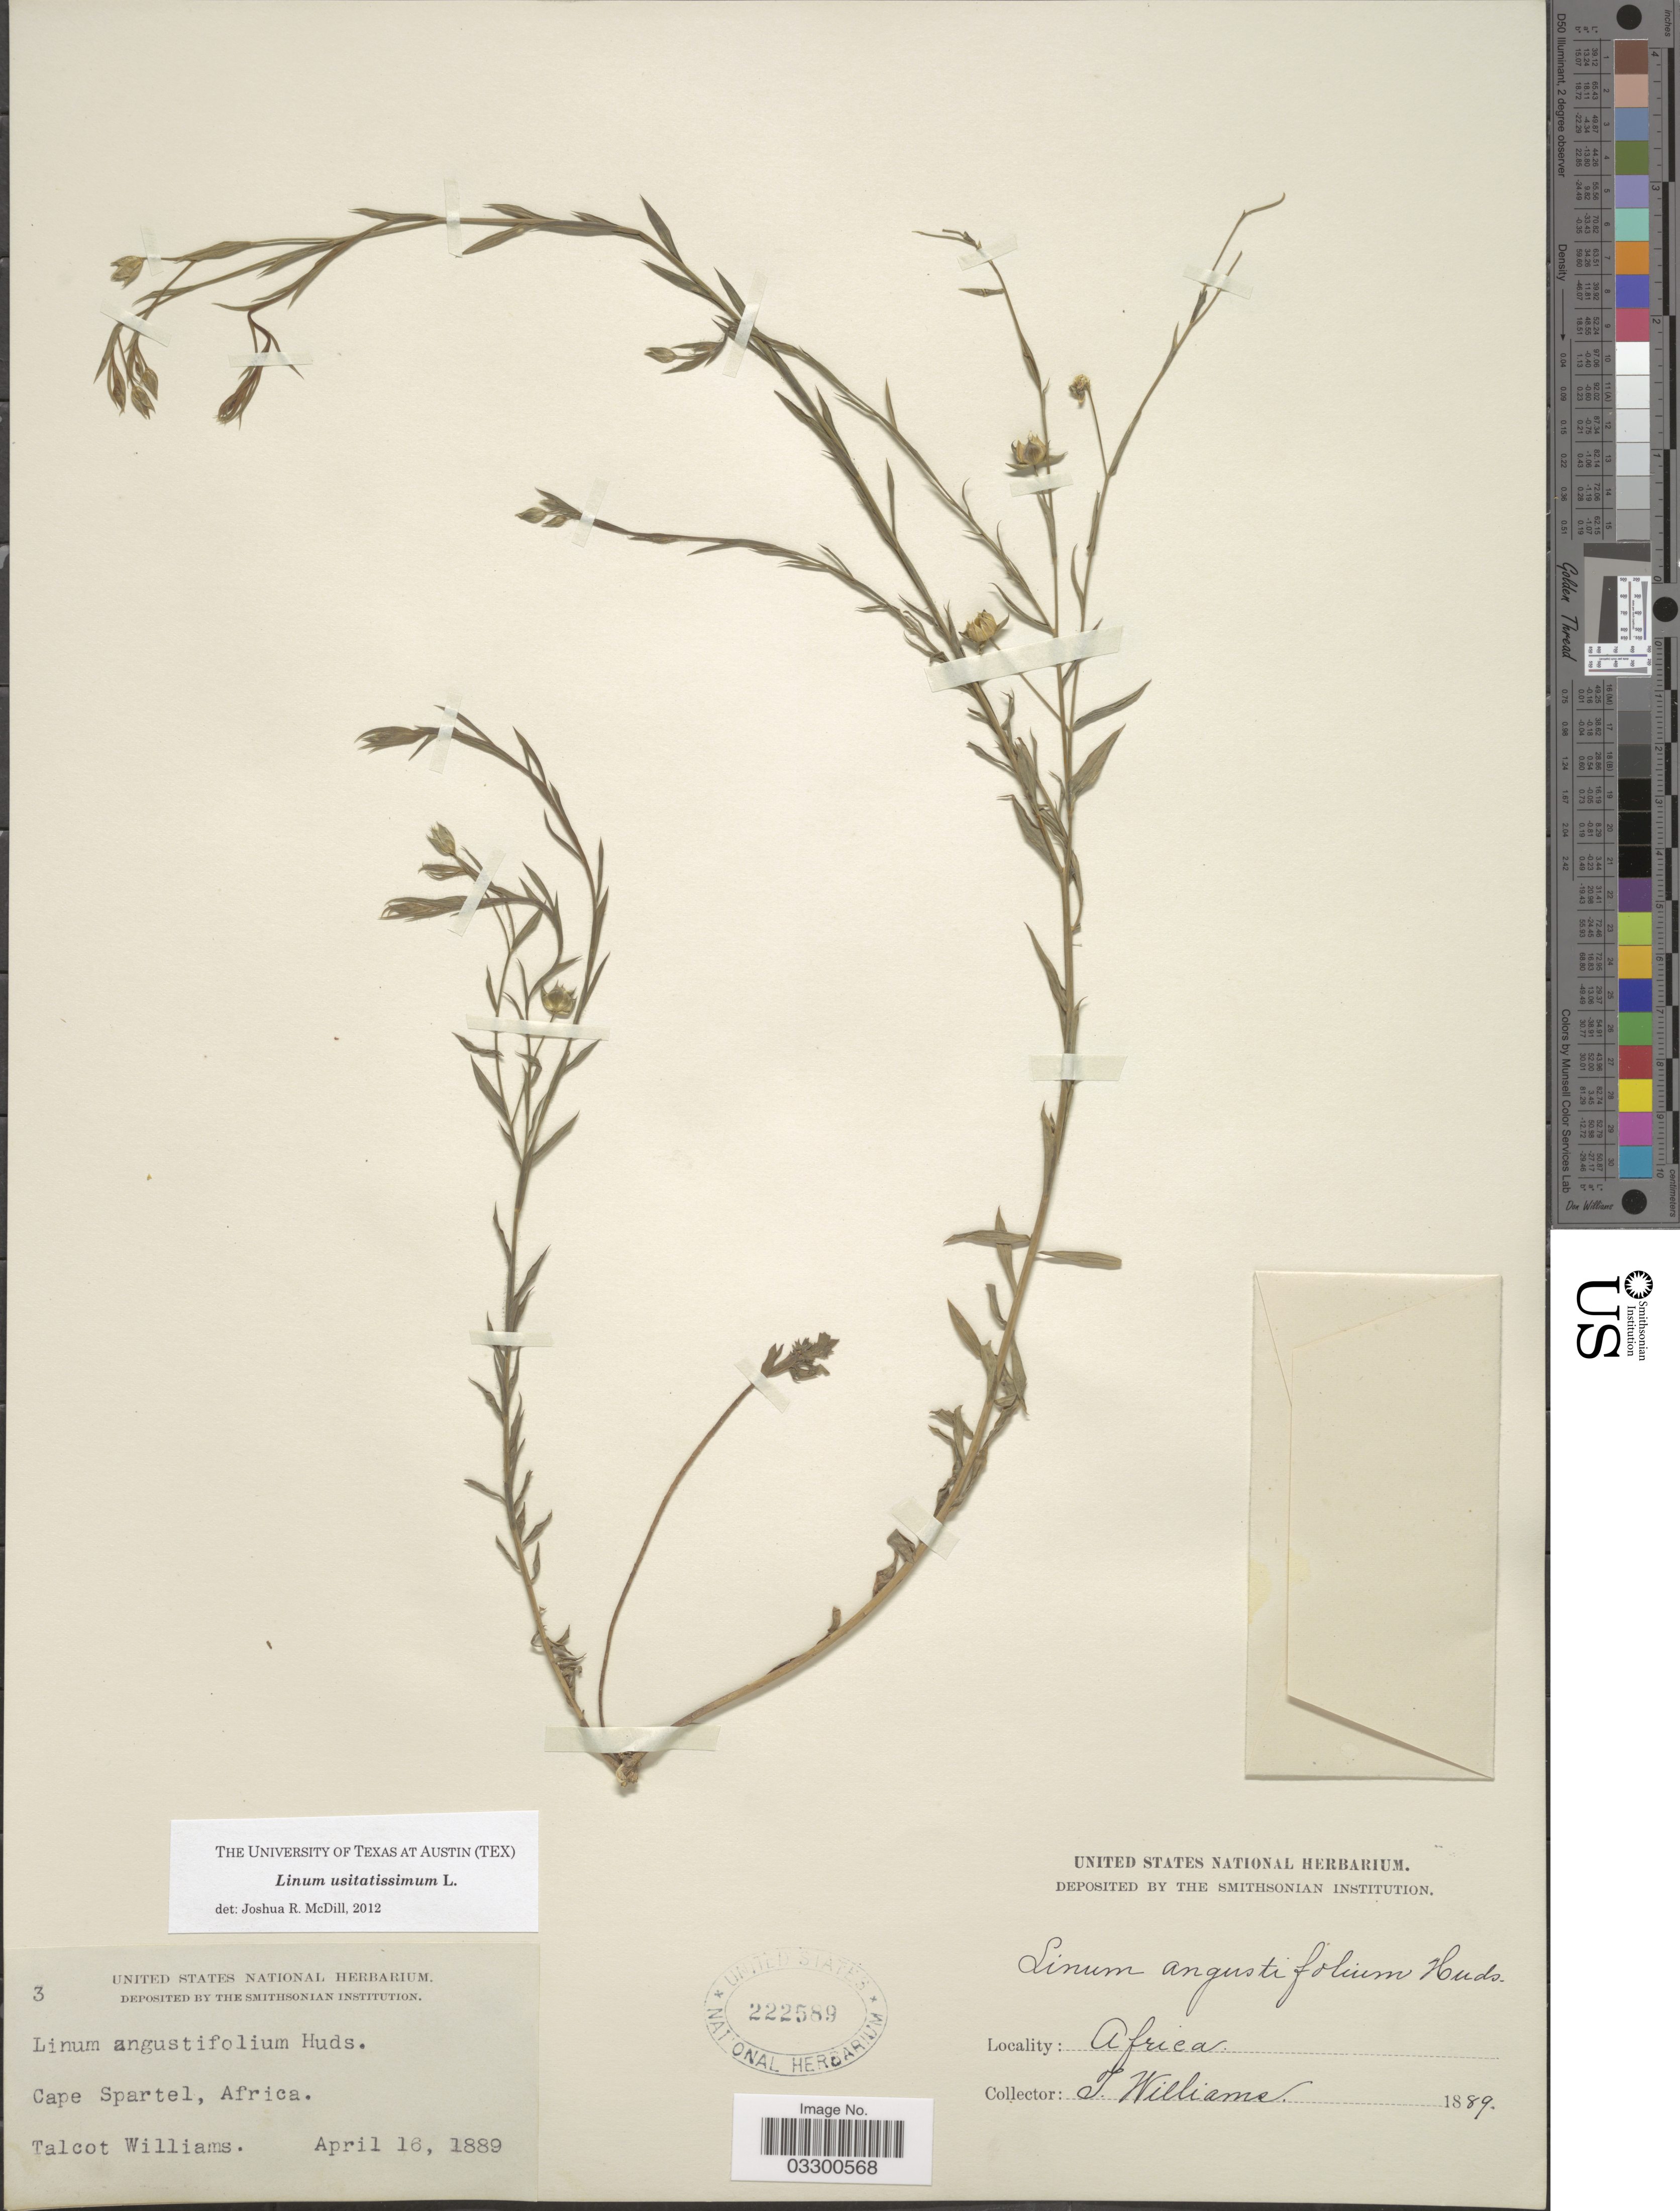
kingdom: Plantae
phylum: Tracheophyta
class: Magnoliopsida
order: Malpighiales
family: Linaceae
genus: Linum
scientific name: Linum usitatissimum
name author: L.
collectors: T. Williams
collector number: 3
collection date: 1889-04-16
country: Morocco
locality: Cape Spartel, Africa.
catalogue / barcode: US 222589